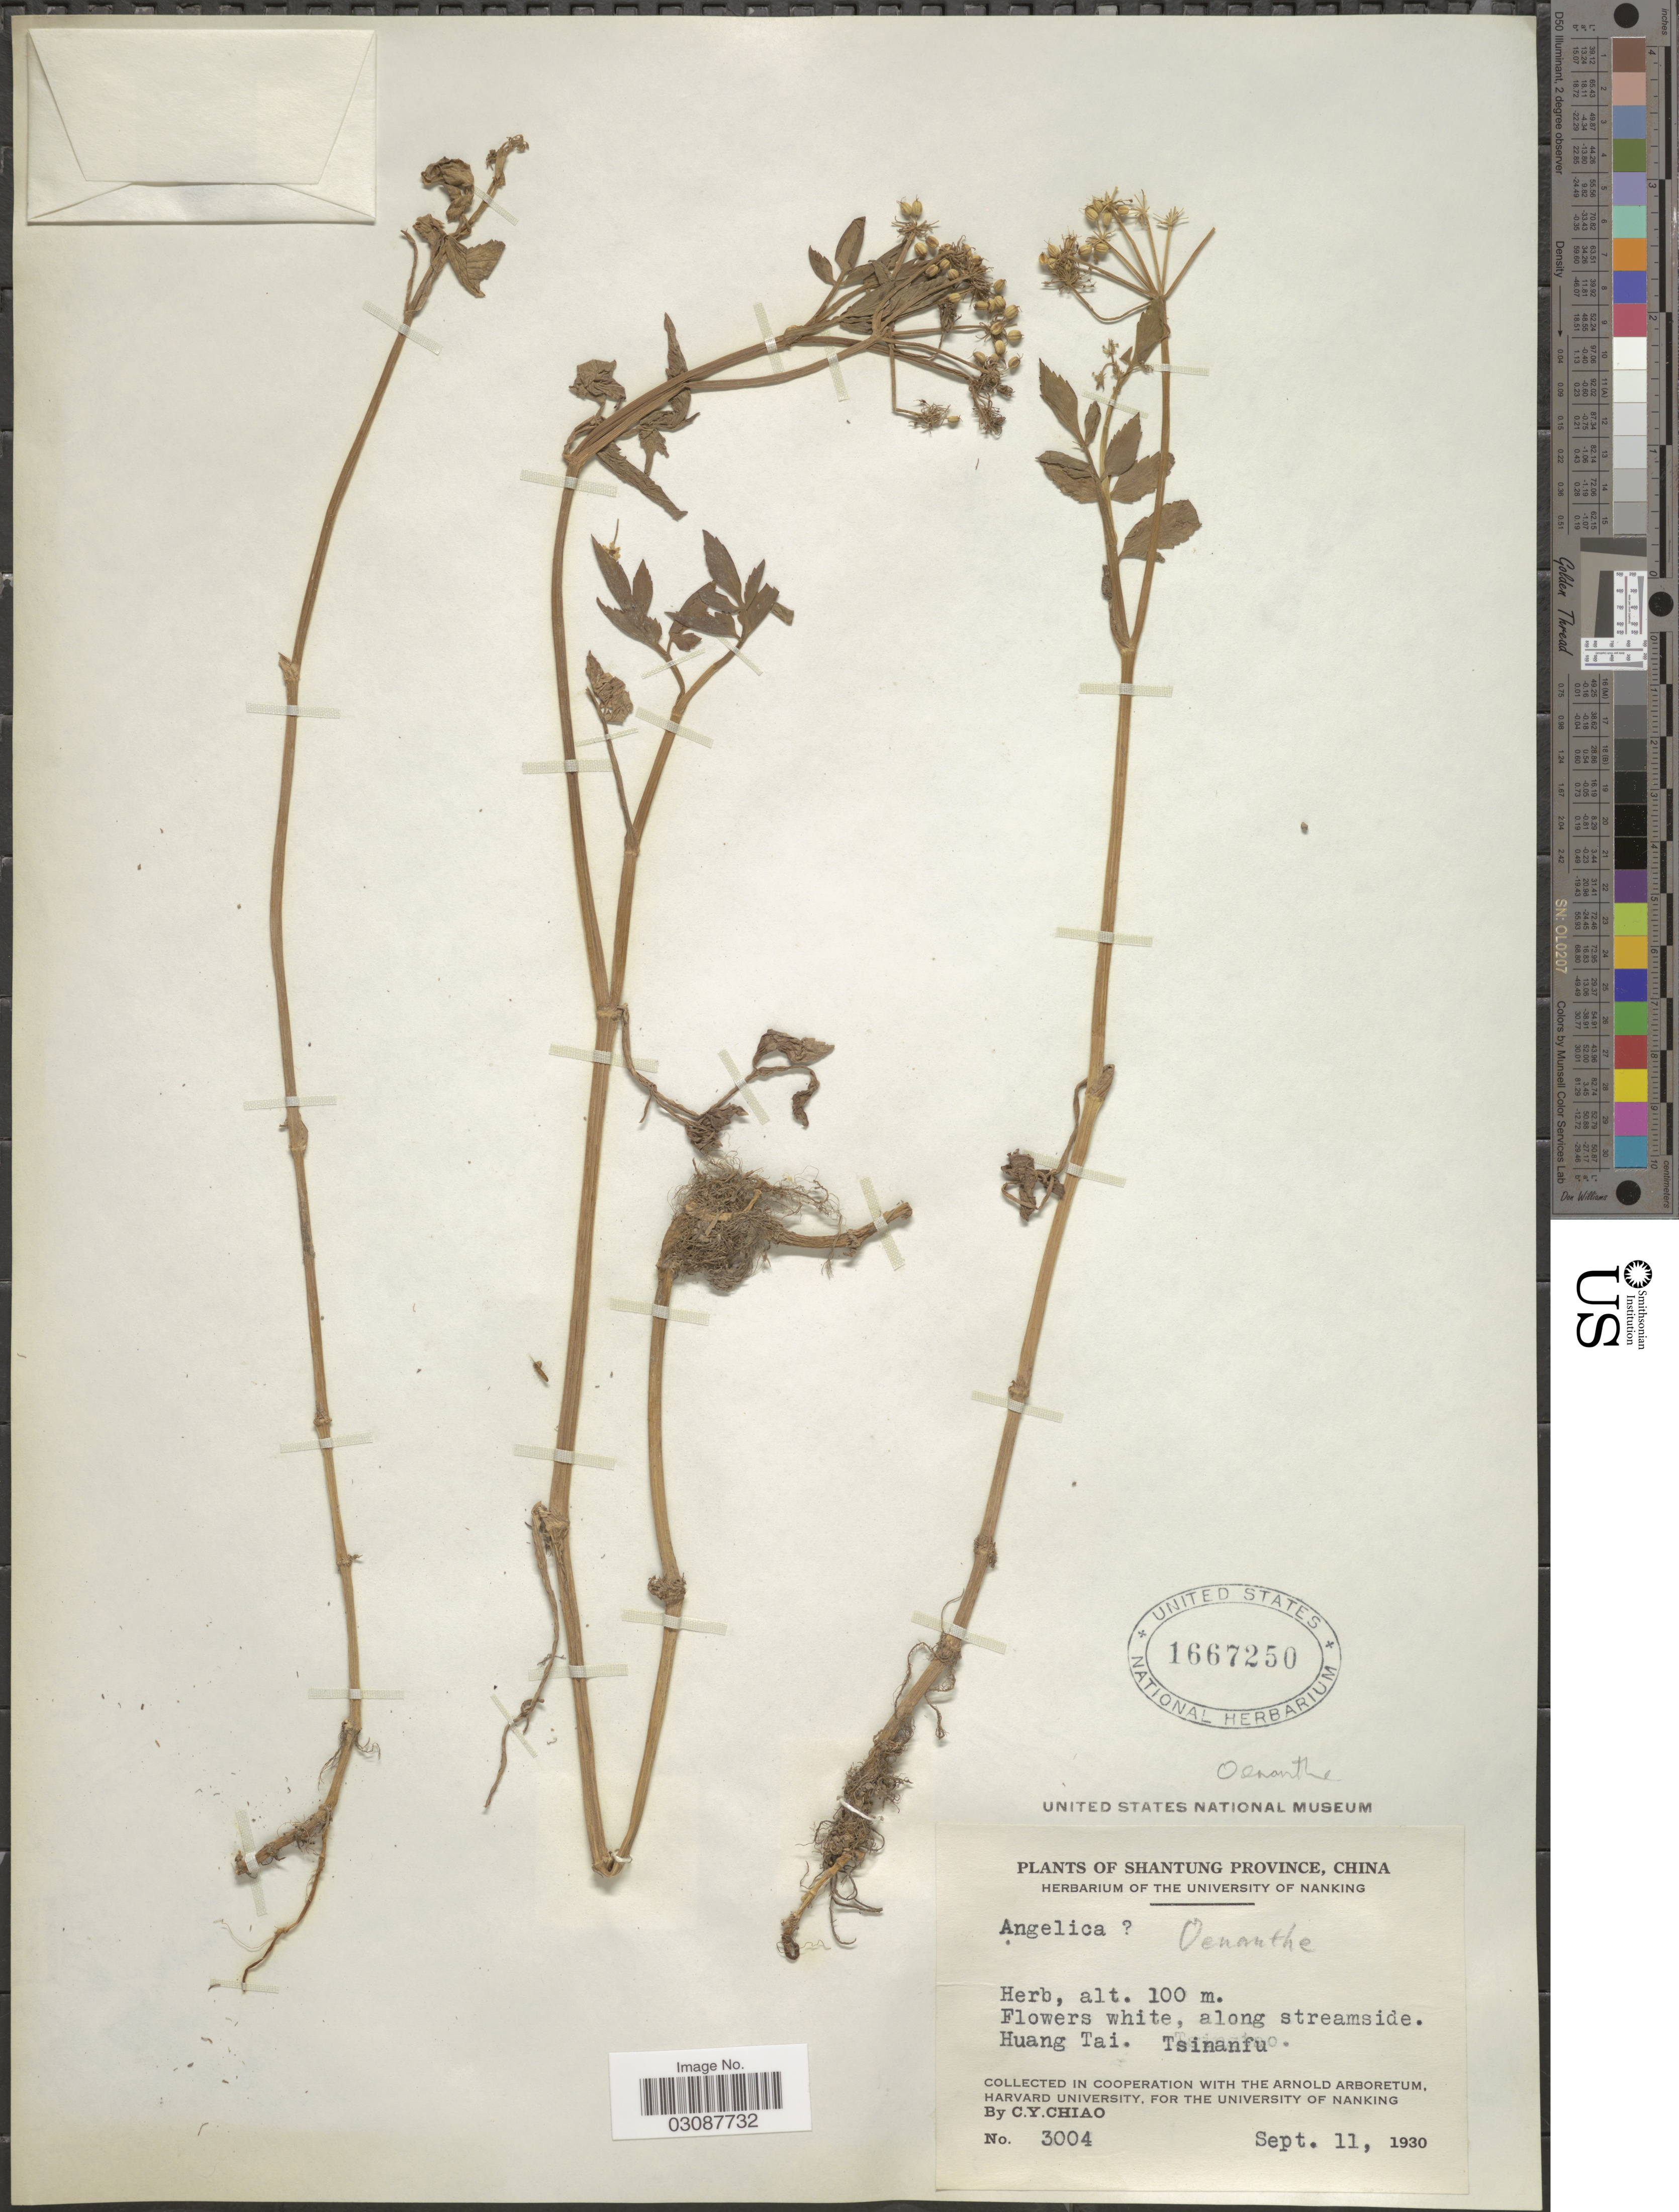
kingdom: Plantae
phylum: Tracheophyta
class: Magnoliopsida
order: Apiales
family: Apiaceae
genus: Oenanthe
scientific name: Oenanthe sp.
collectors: C. Y. Chiao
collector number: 3004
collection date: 1930-09-11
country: China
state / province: Shandong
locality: Shantung Province, China, along streamside, Huang Tai, Tsinanfu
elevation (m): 100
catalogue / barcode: US 1667250